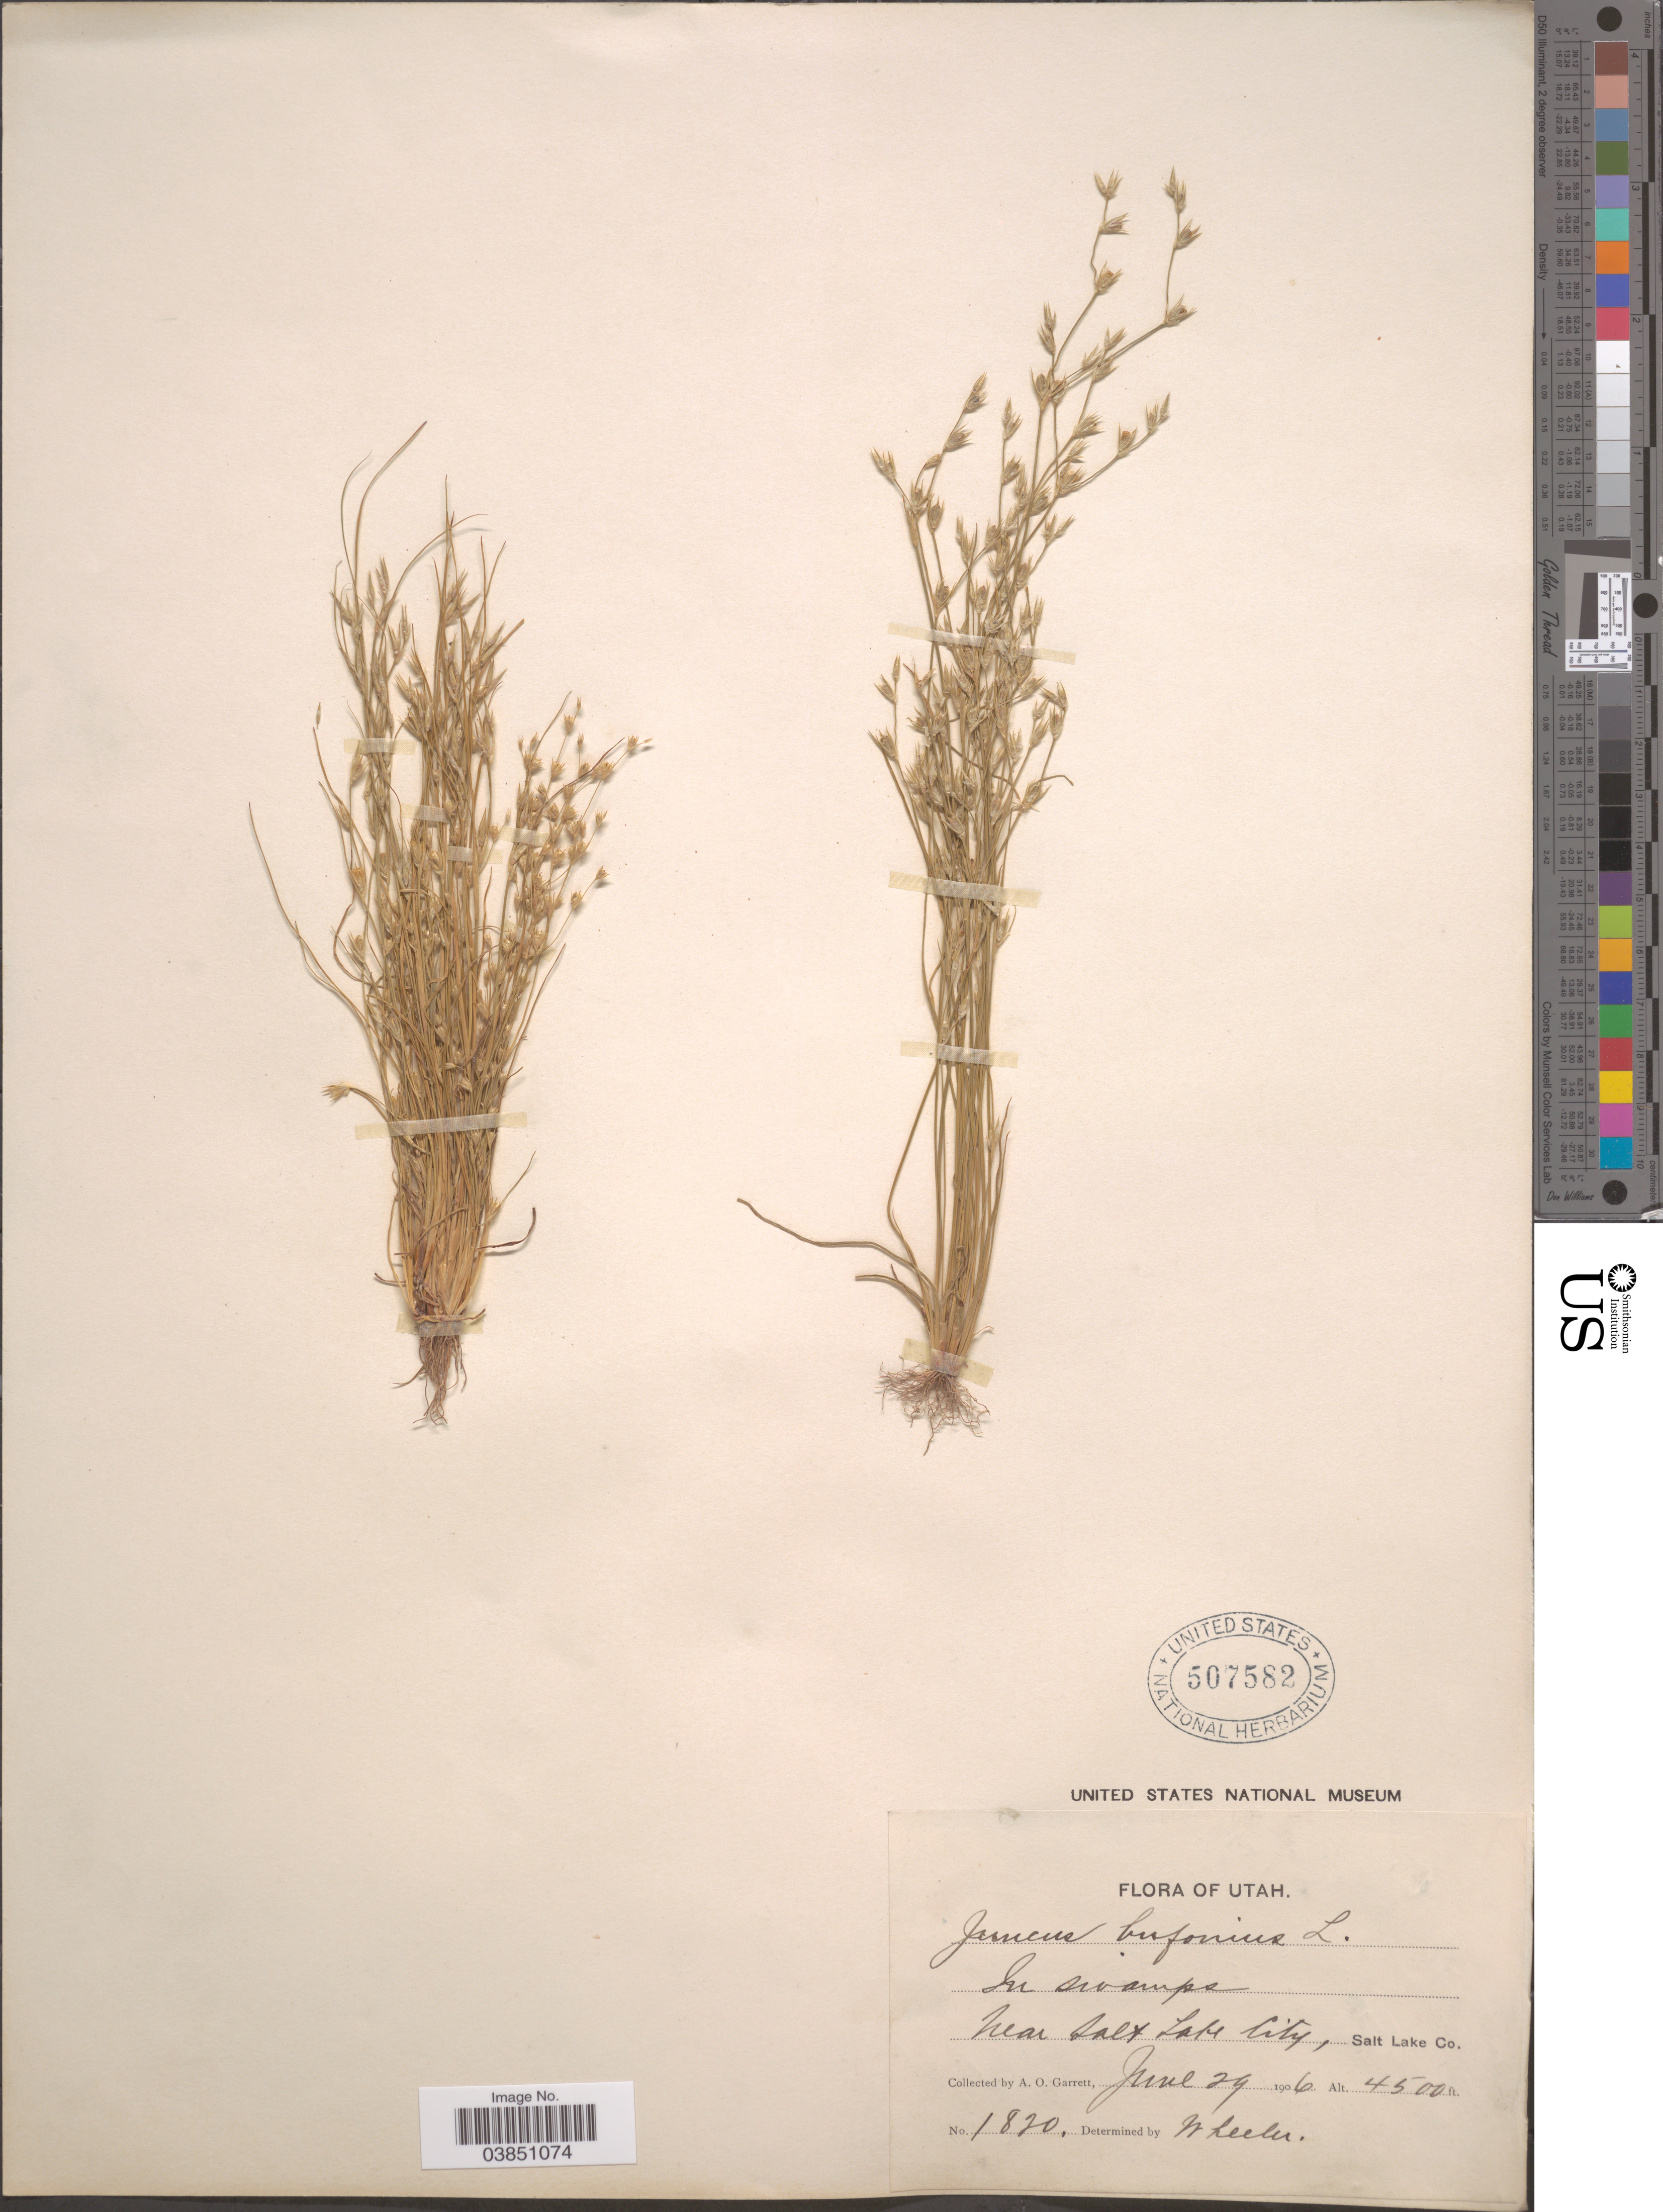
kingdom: Plantae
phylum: Tracheophyta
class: Liliopsida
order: Poales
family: Juncaceae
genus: Juncus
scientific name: Juncus bufonius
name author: L.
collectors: A. O. Garrett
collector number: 1820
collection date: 1906-06-29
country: United States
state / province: Utah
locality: Near Salt Lake City, Salt Lake Co.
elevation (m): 1372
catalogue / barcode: US 507582